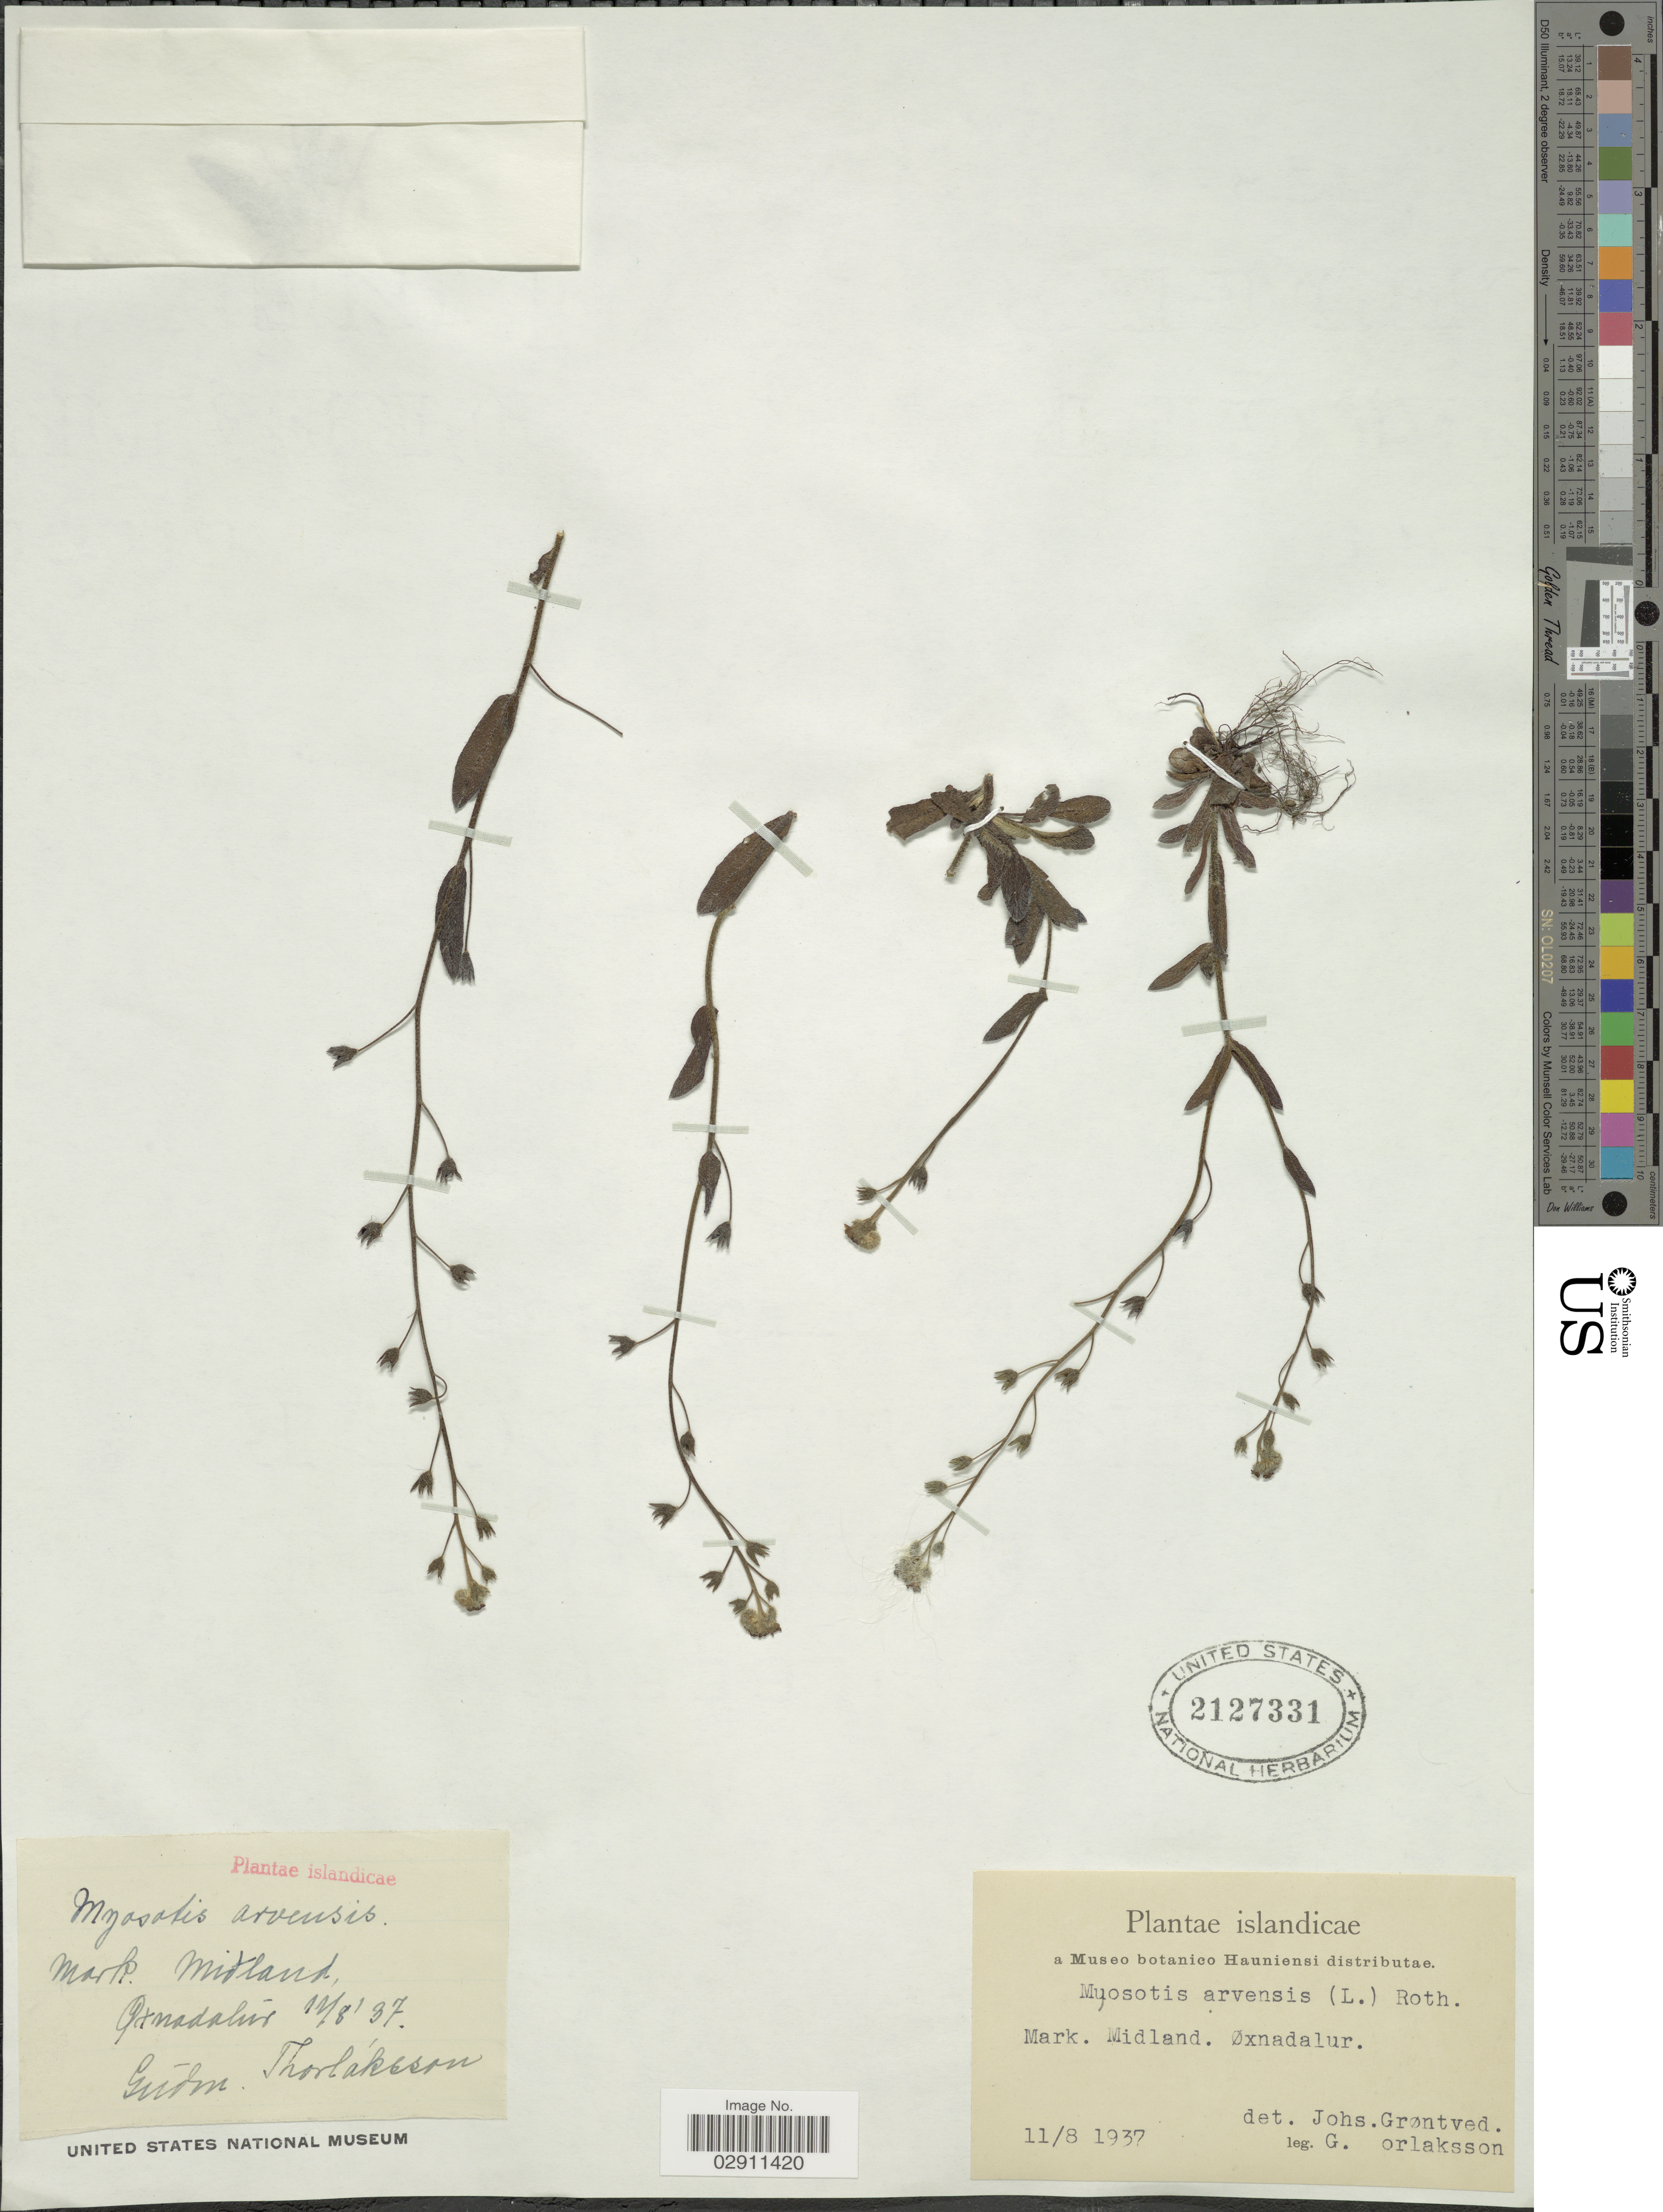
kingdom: Plantae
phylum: Tracheophyta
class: Magnoliopsida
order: Boraginales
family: Boraginaceae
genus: Myosotis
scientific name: Myosotis arvensis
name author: (L.) Hill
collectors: G. Orlaksson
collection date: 1937-08-11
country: Iceland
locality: Mark. Midland. Øxnadalur.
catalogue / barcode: US 2127331